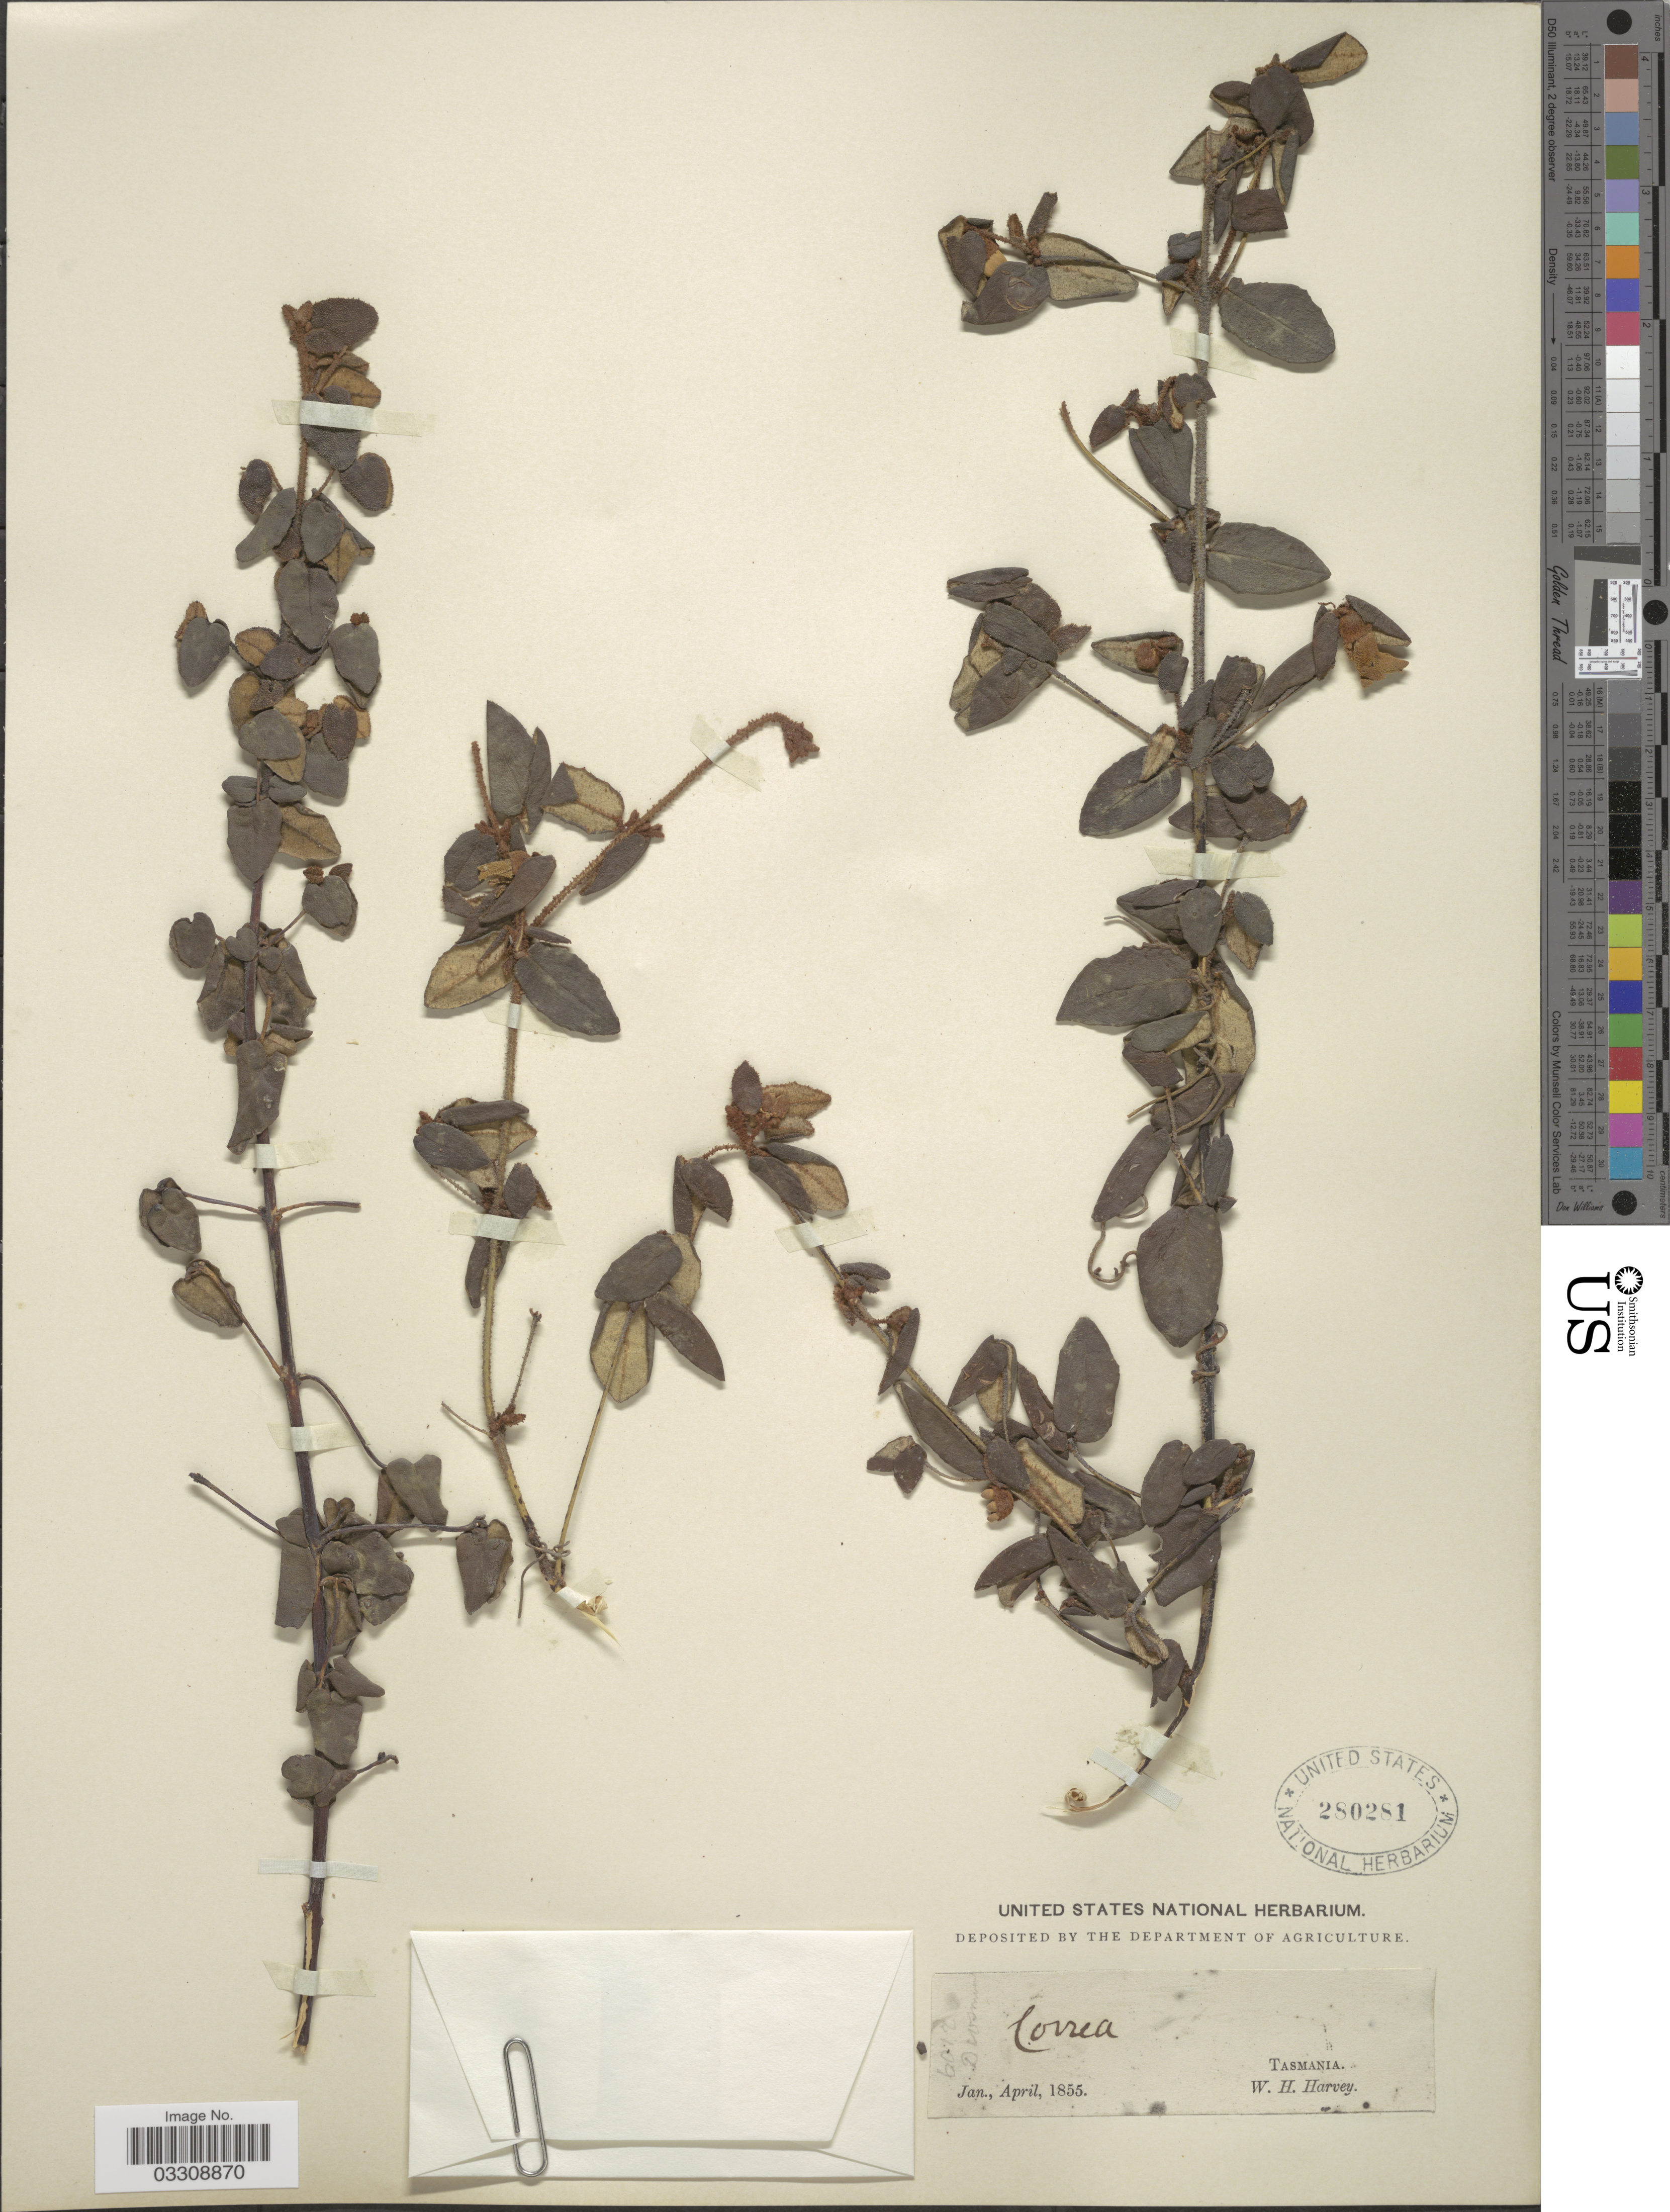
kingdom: Plantae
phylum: Tracheophyta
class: Magnoliopsida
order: Sapindales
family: Rutaceae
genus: Correa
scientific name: Correa sp.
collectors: W. Harvey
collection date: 1855-01/1855-04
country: Australia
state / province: Tasmania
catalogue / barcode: US 280281